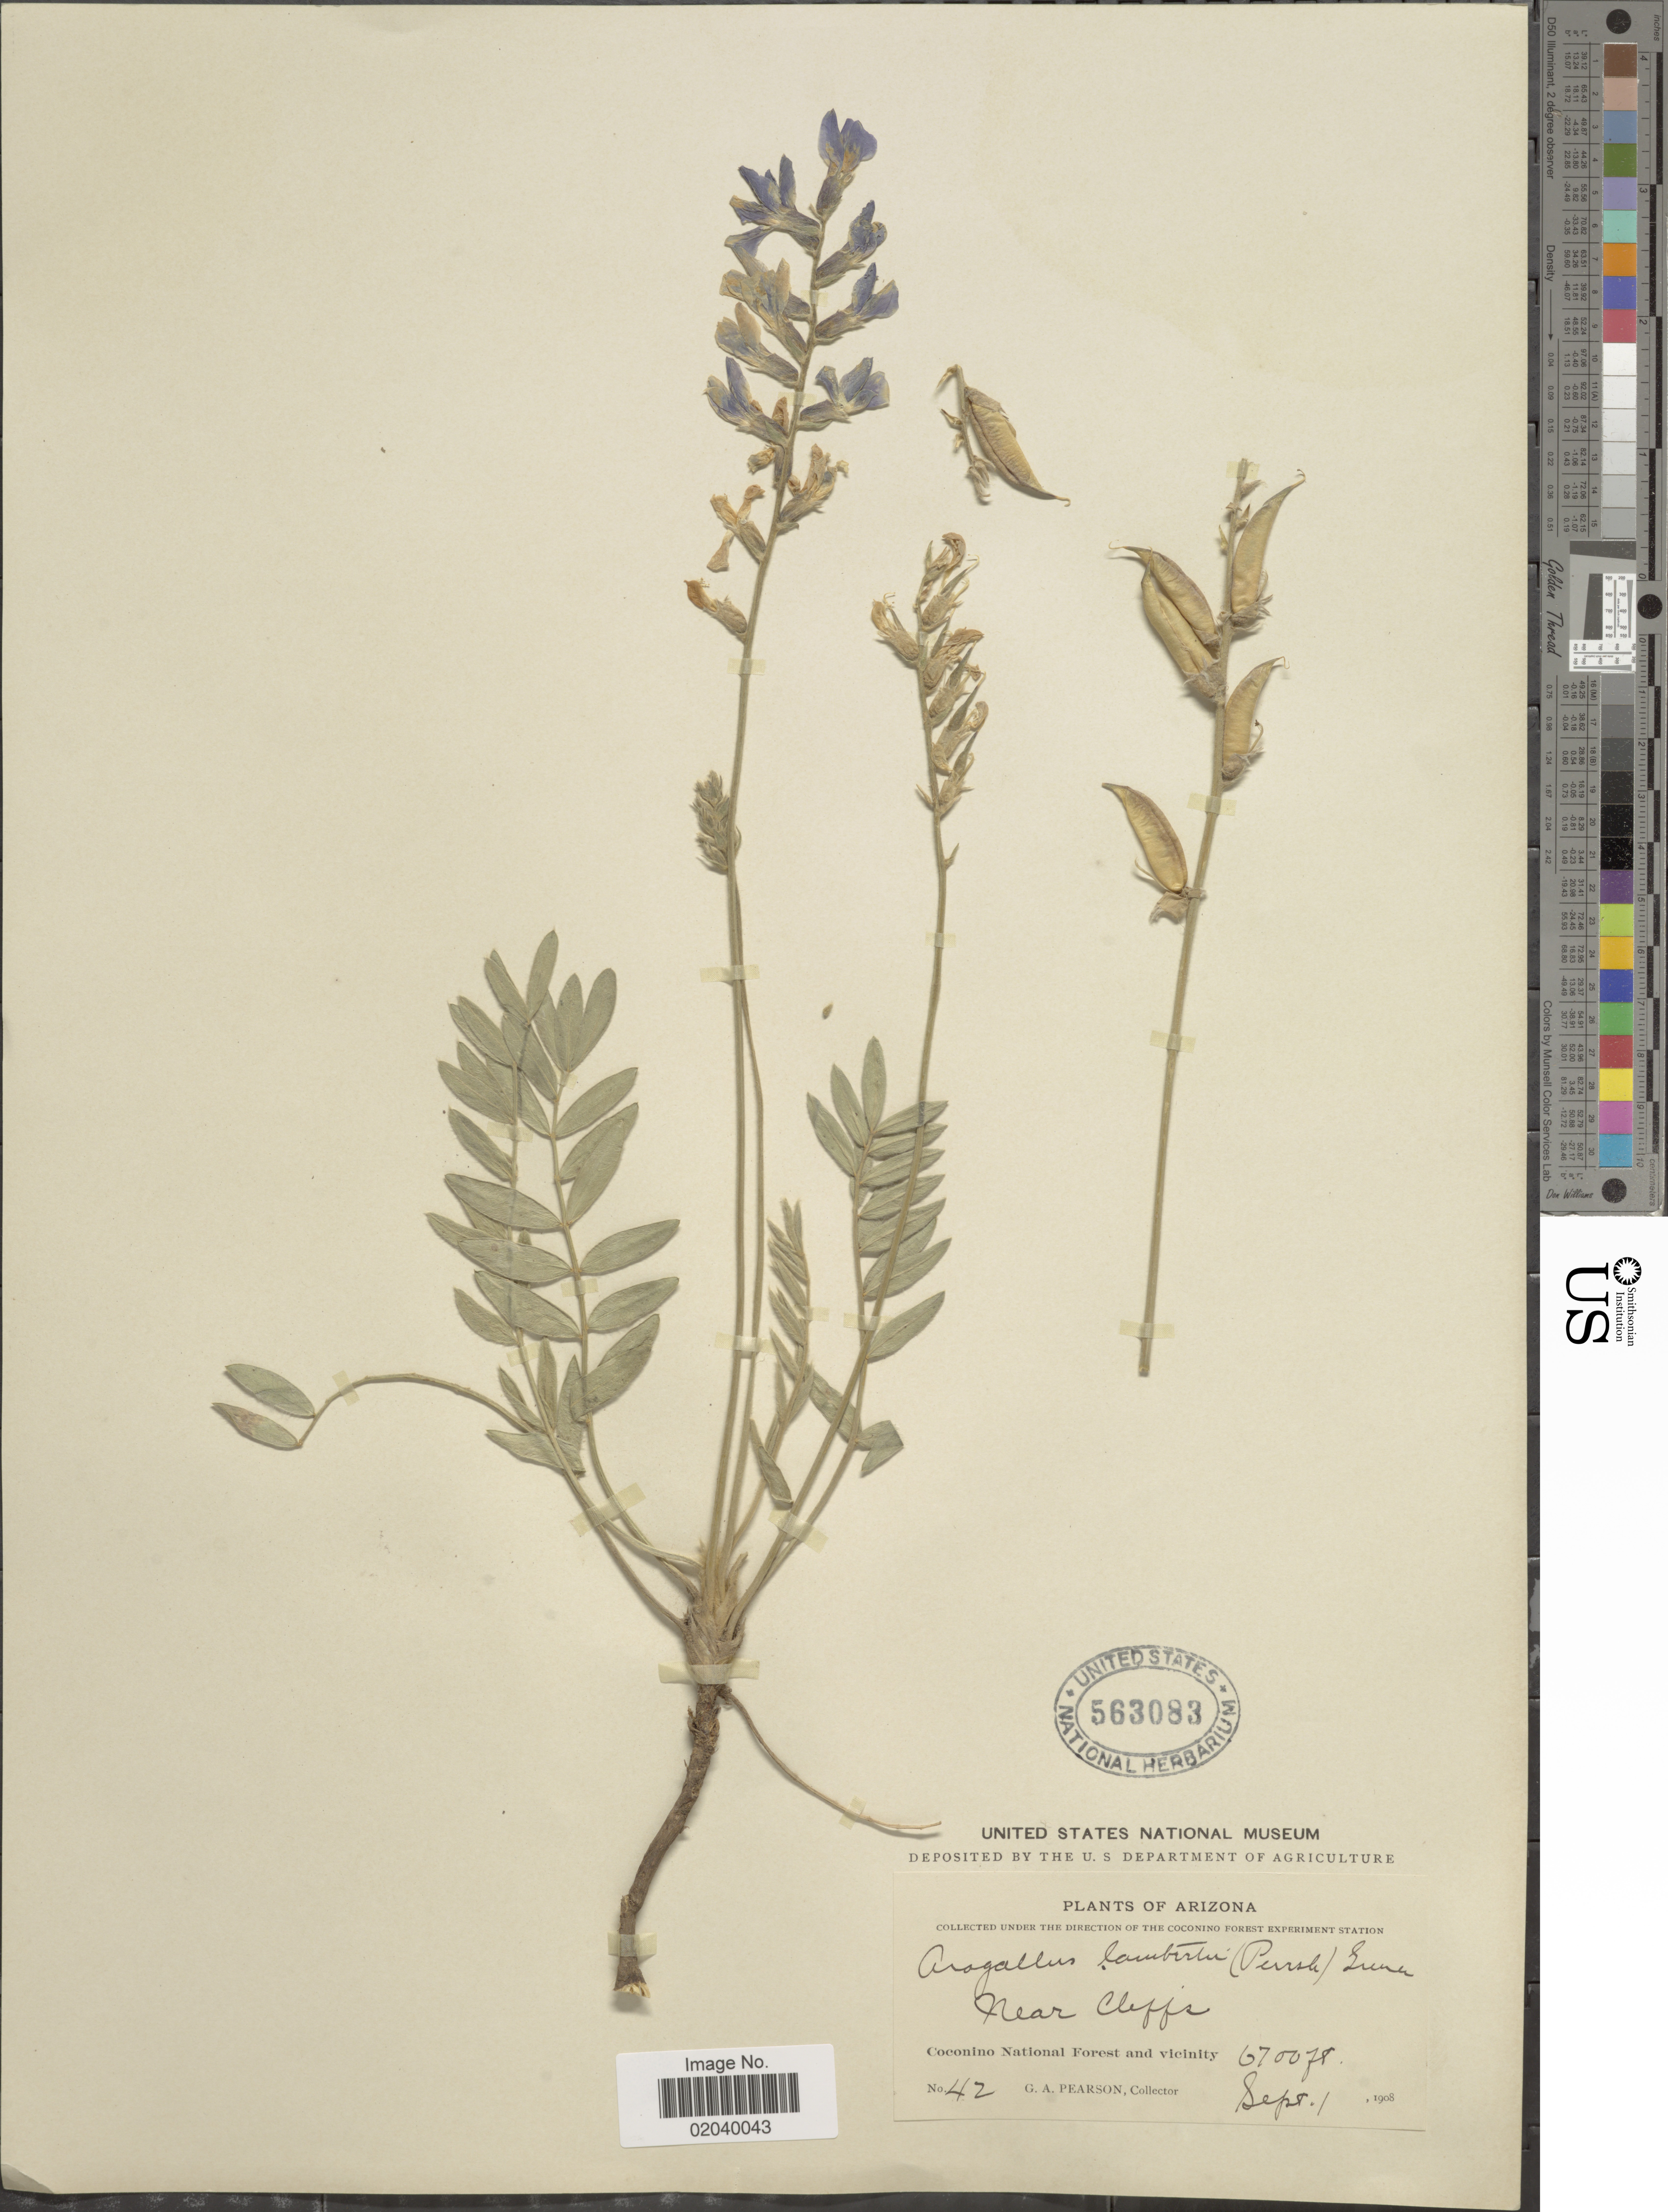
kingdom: Plantae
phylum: Tracheophyta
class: Magnoliopsida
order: Fabales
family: Fabaceae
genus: Oxytropis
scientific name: Oxytropis lambertii var. bigelovii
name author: A. Gray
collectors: G. Pearson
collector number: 42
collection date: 1908-09-01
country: United States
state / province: Arizona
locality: Near Cliffs, Coconino National Forest and vicinity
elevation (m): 2042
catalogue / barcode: US 563083